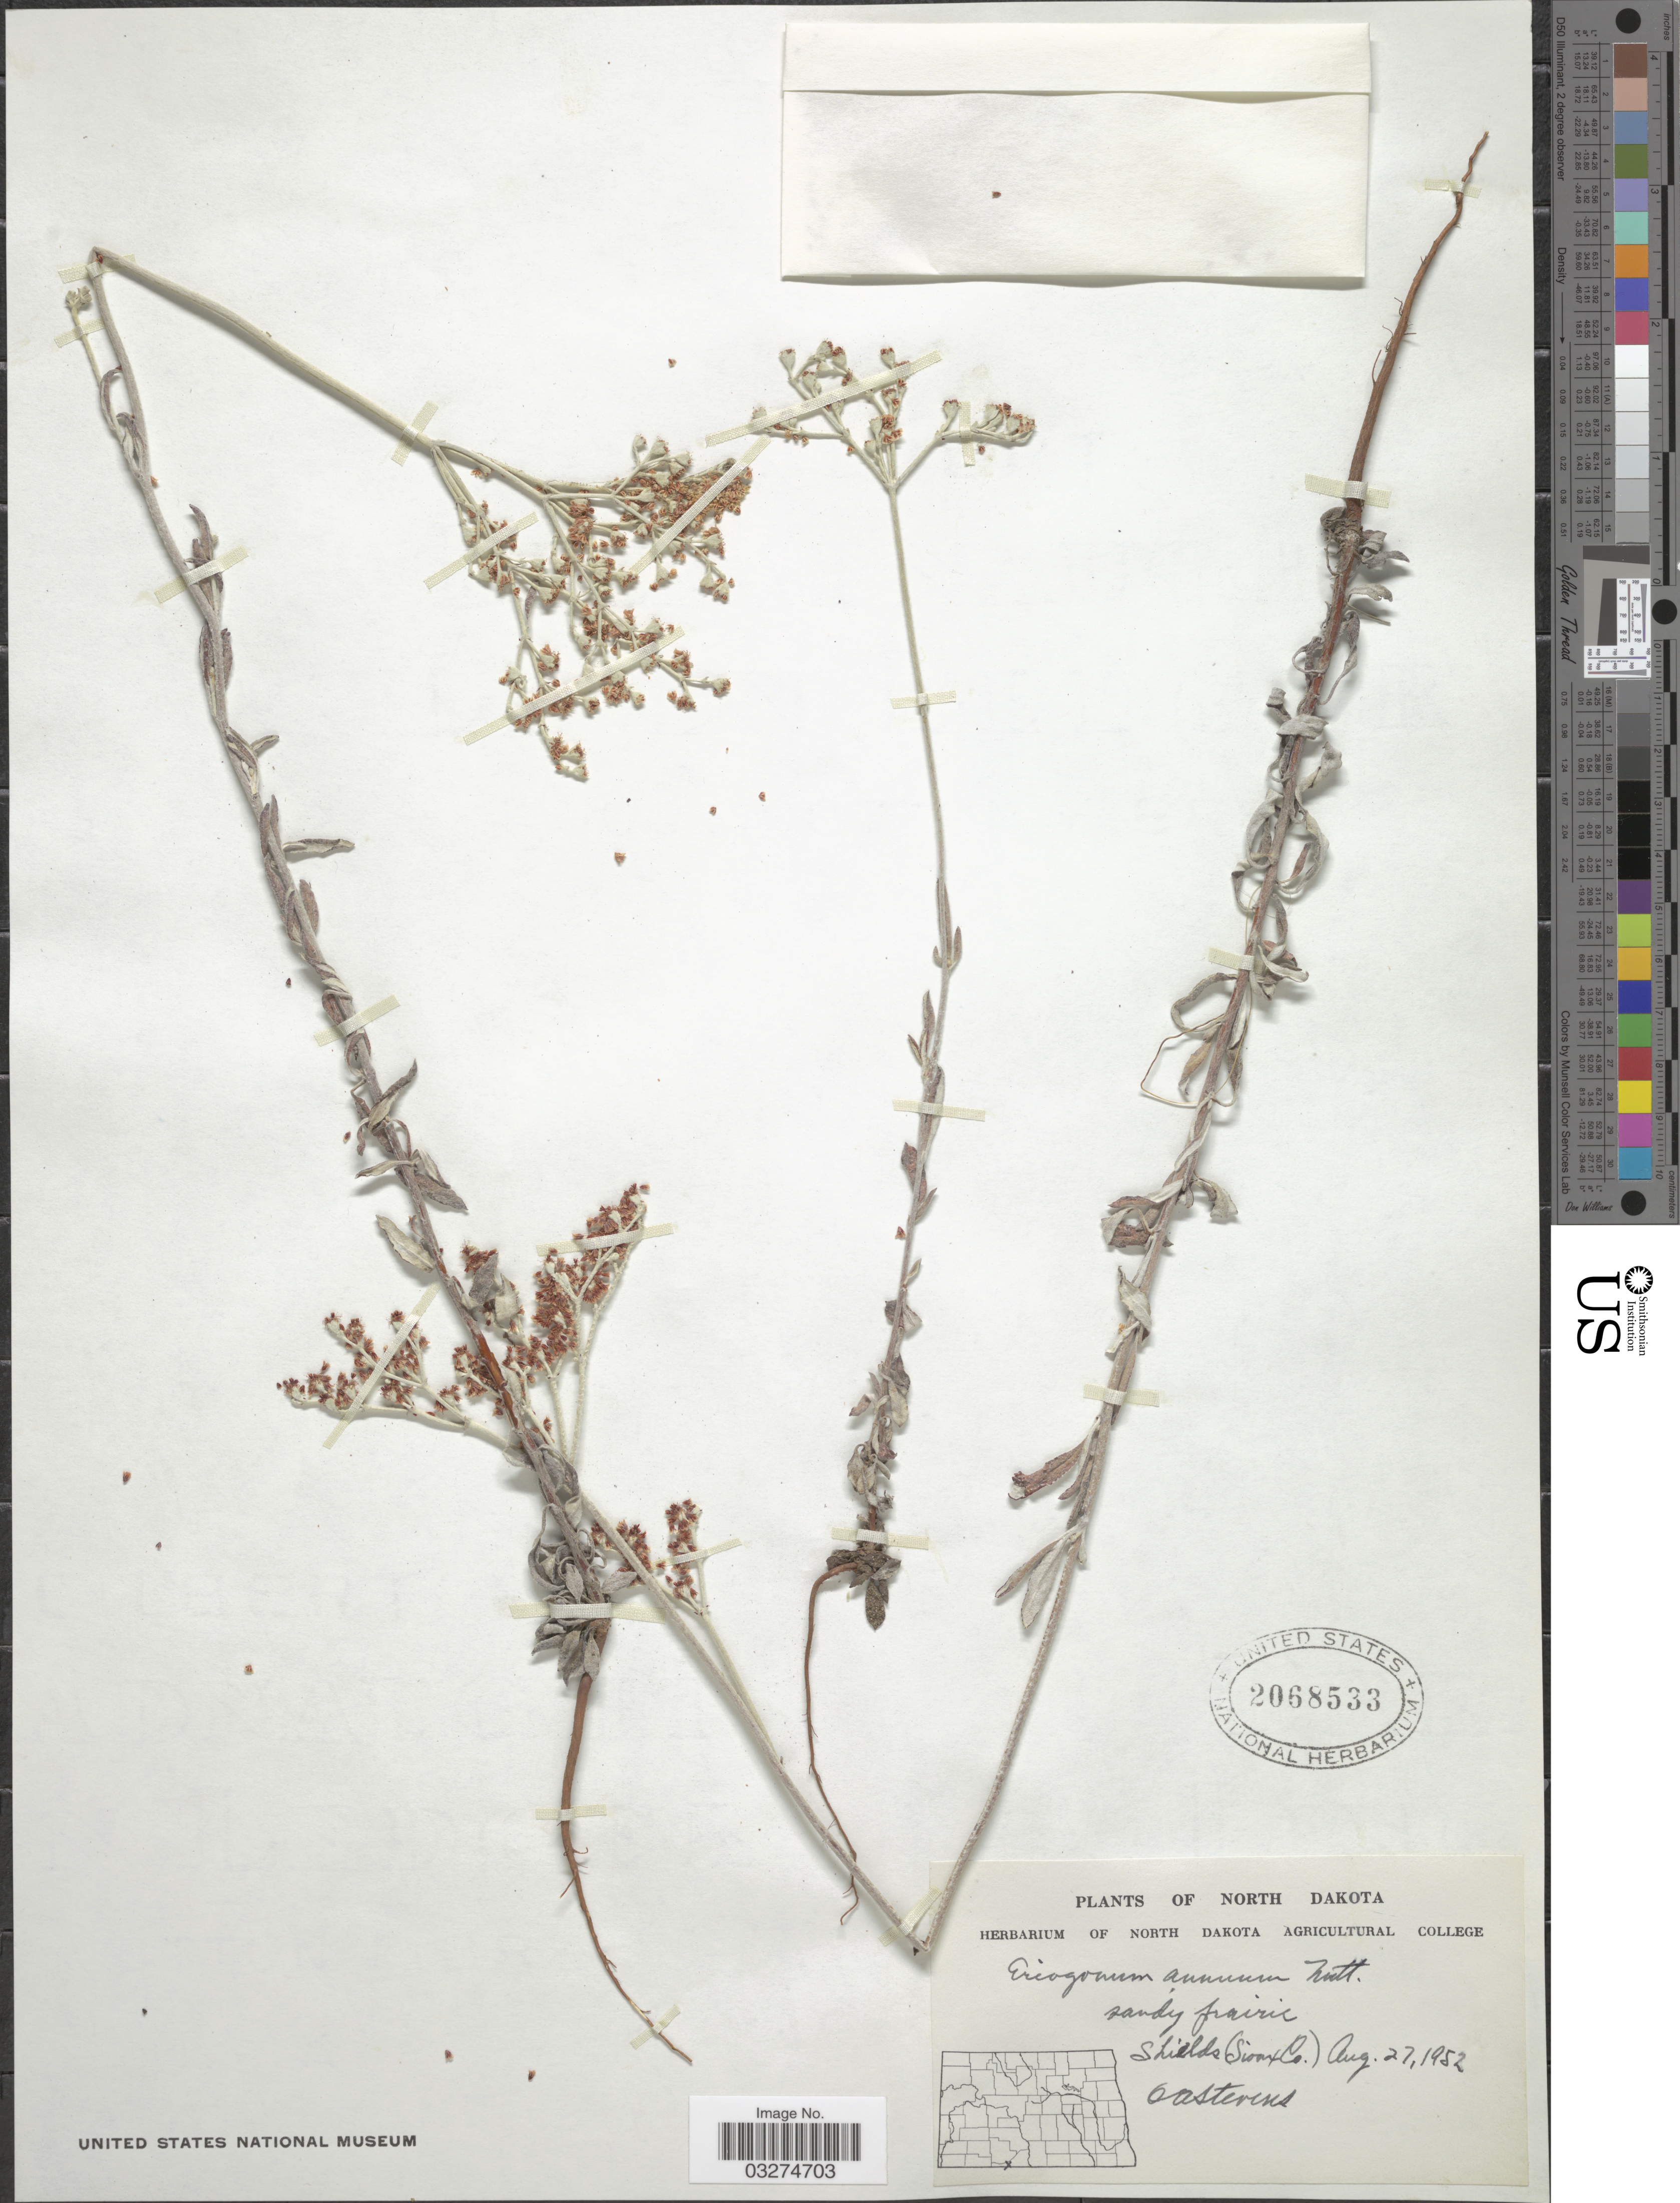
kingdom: Plantae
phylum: Tracheophyta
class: Magnoliopsida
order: Caryophyllales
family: Polygonaceae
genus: Eriogonum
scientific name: Eriogonum annuum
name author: Nutt.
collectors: O. A. Stevens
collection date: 1952-08-27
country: United States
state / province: North Dakota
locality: Shields (Sioux Co.).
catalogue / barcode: US 2068533